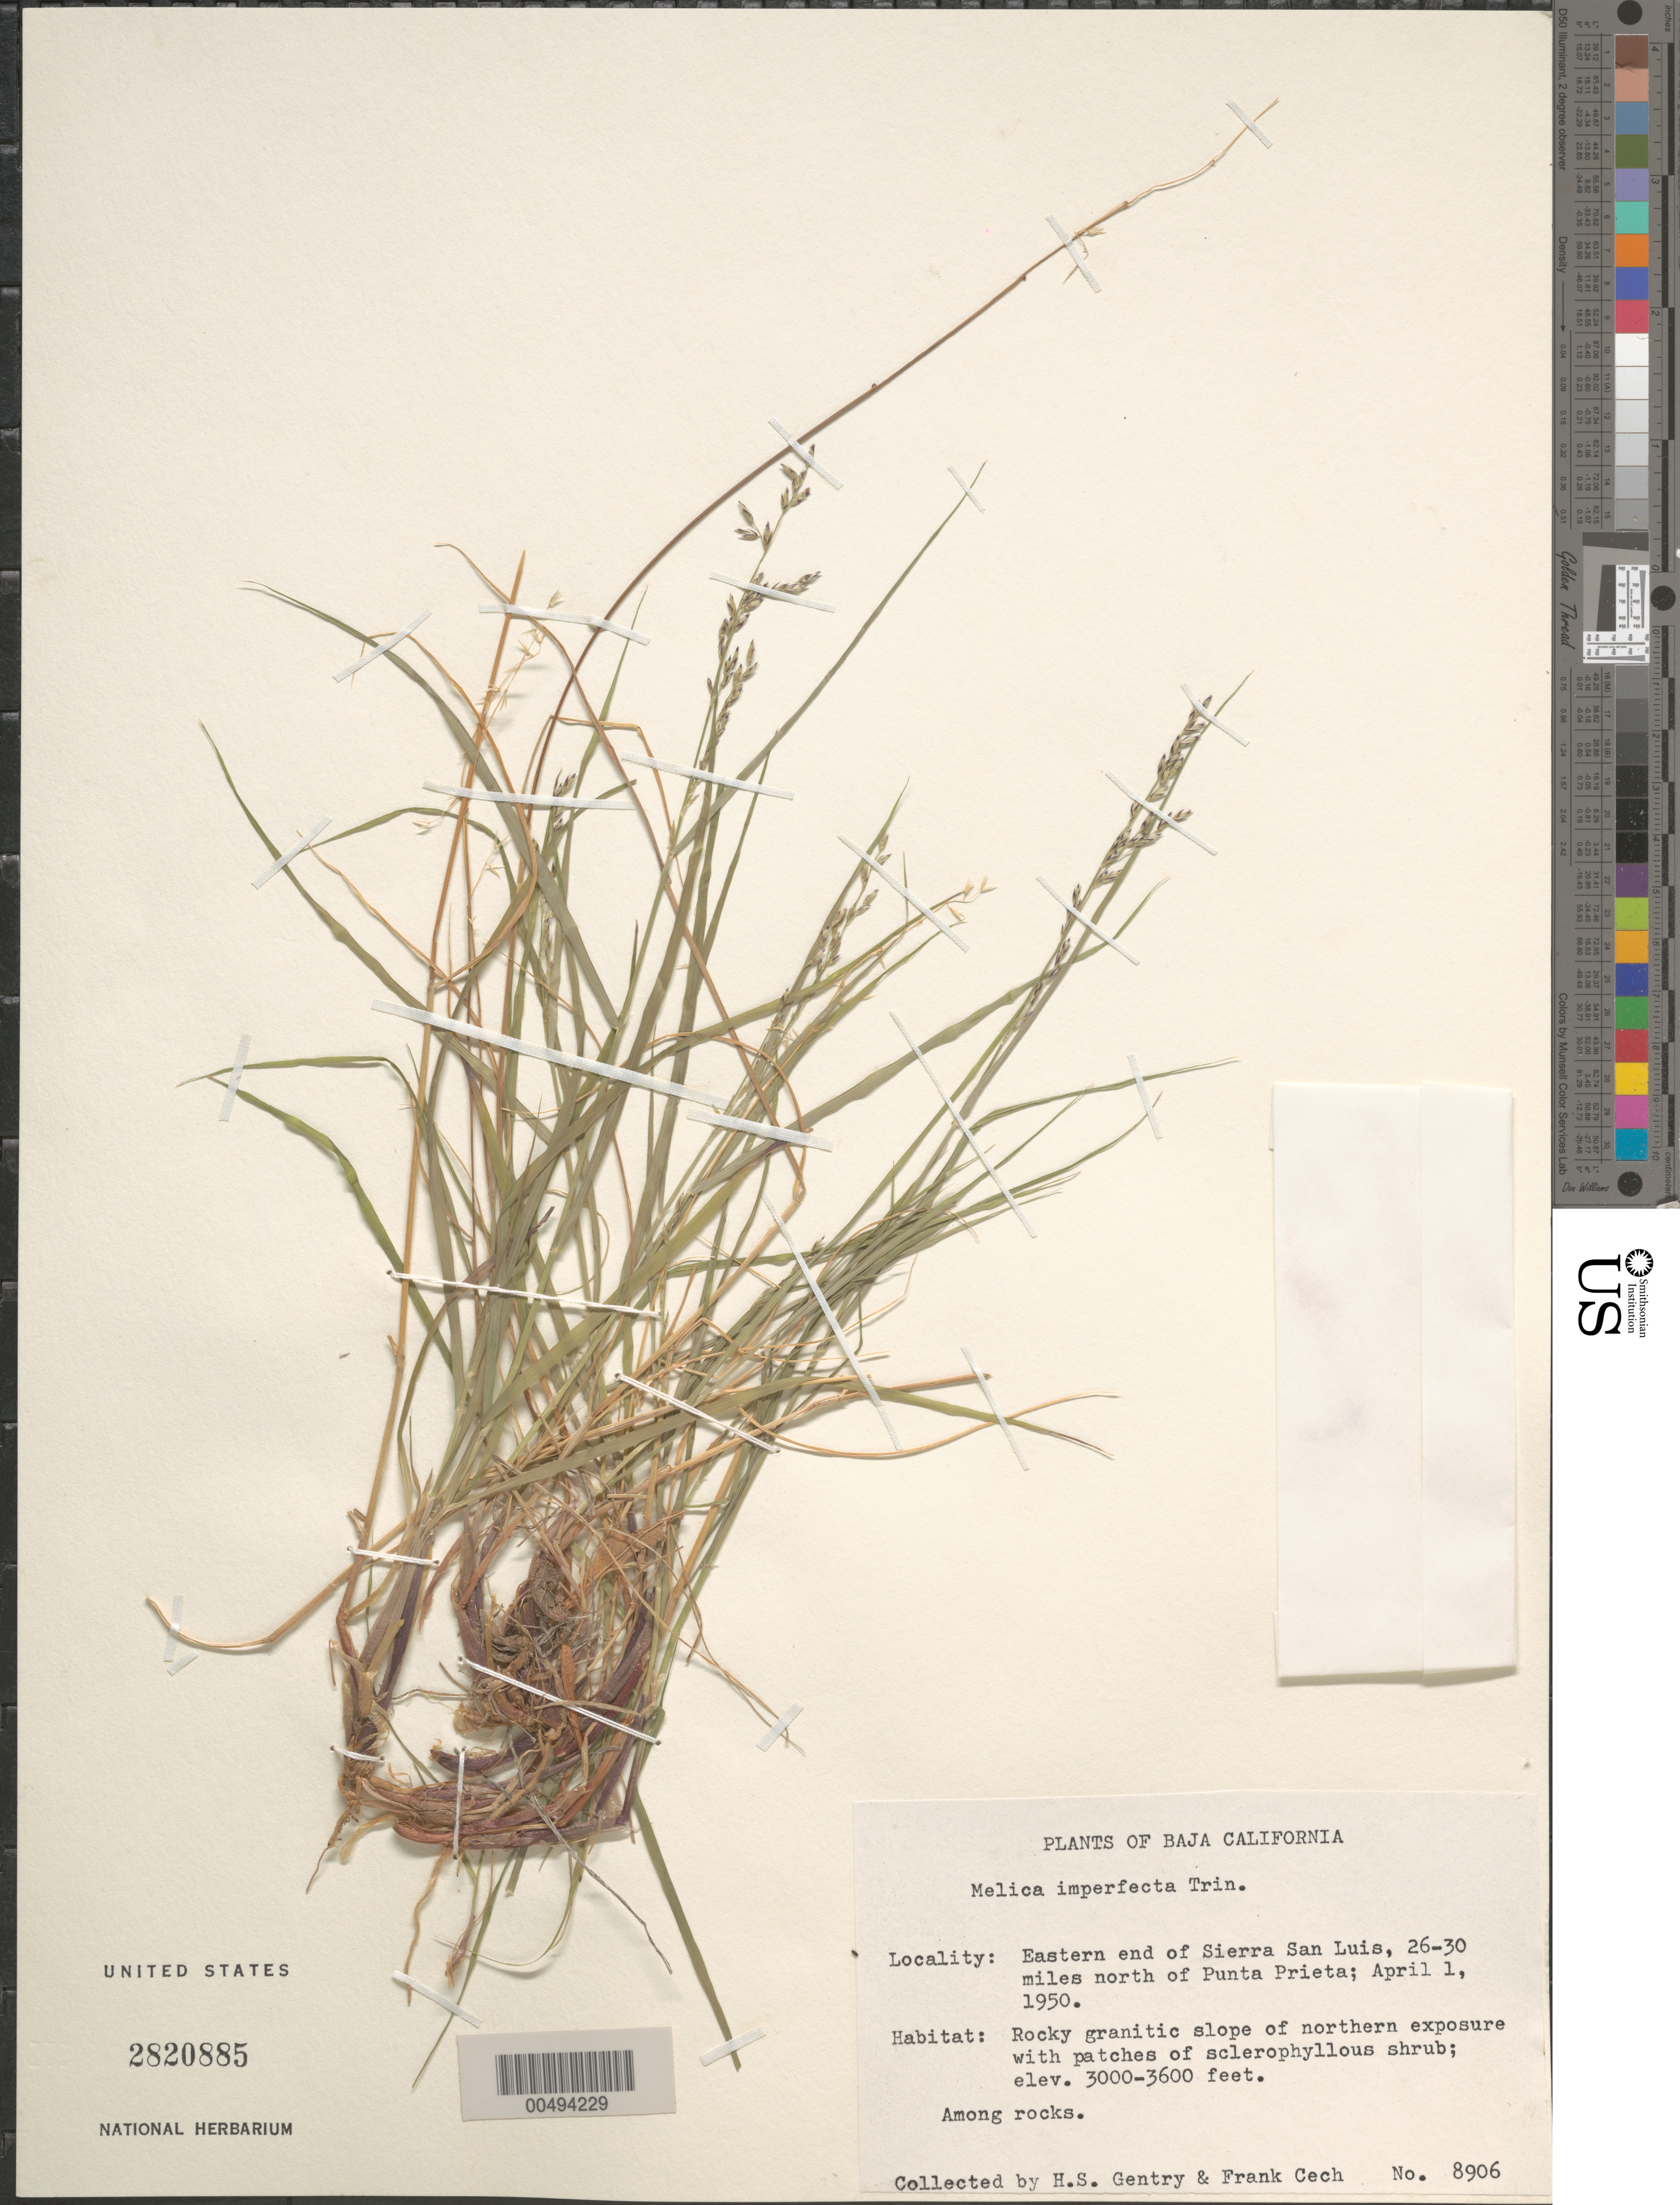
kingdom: Plantae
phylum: Tracheophyta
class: Liliopsida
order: Poales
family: Poaceae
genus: Melica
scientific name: Melica imperfecta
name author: Trin.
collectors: H. S. Gentry & F. Cech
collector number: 8906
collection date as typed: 1 Apr 1950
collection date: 1950-04-01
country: Mexico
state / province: Baja California Norte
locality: E end of Sierra San Luis, 26 - 30 mi N of Punta Prieta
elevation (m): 914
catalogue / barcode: US 2820885